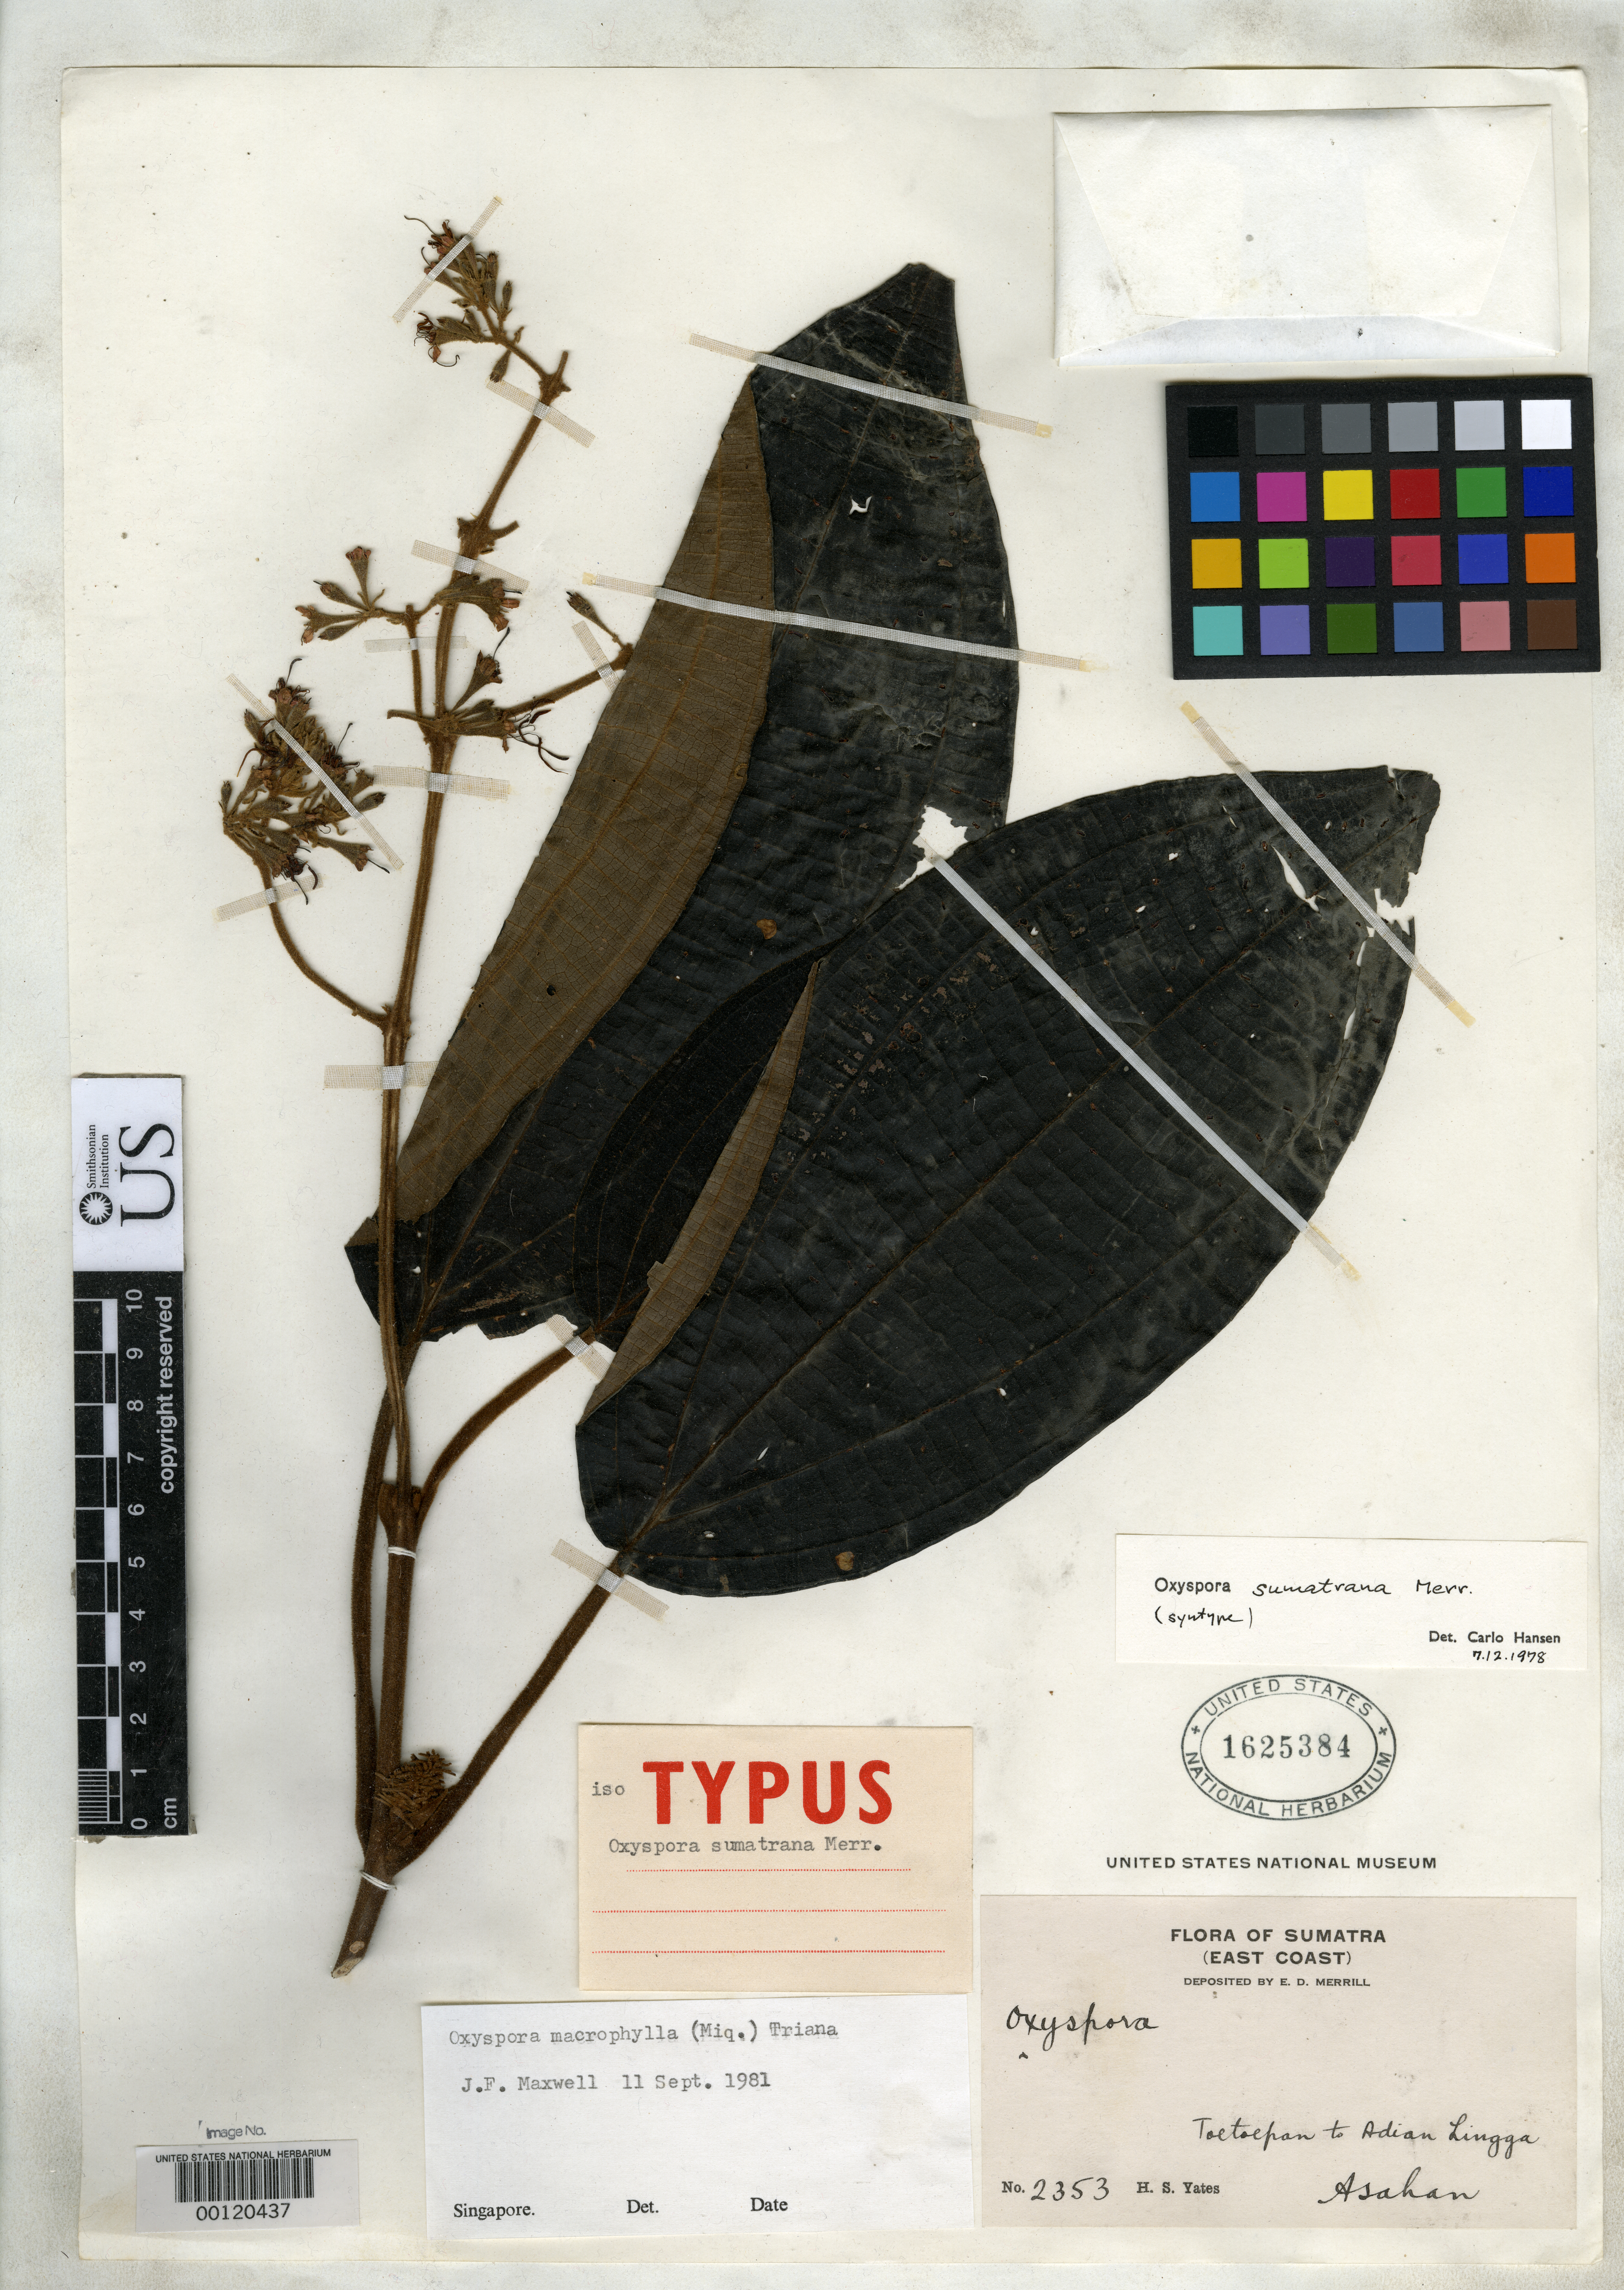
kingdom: Plantae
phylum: Tracheophyta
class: Magnoliopsida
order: Myrtales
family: Melastomataceae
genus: Oxyspora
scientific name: Oxyspora sumatrana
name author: Merr.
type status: Isotype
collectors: H. S. Yates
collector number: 2353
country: Indonesia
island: Sumatra Island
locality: Toetoepan to Adian Lingga.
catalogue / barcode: US 1625384